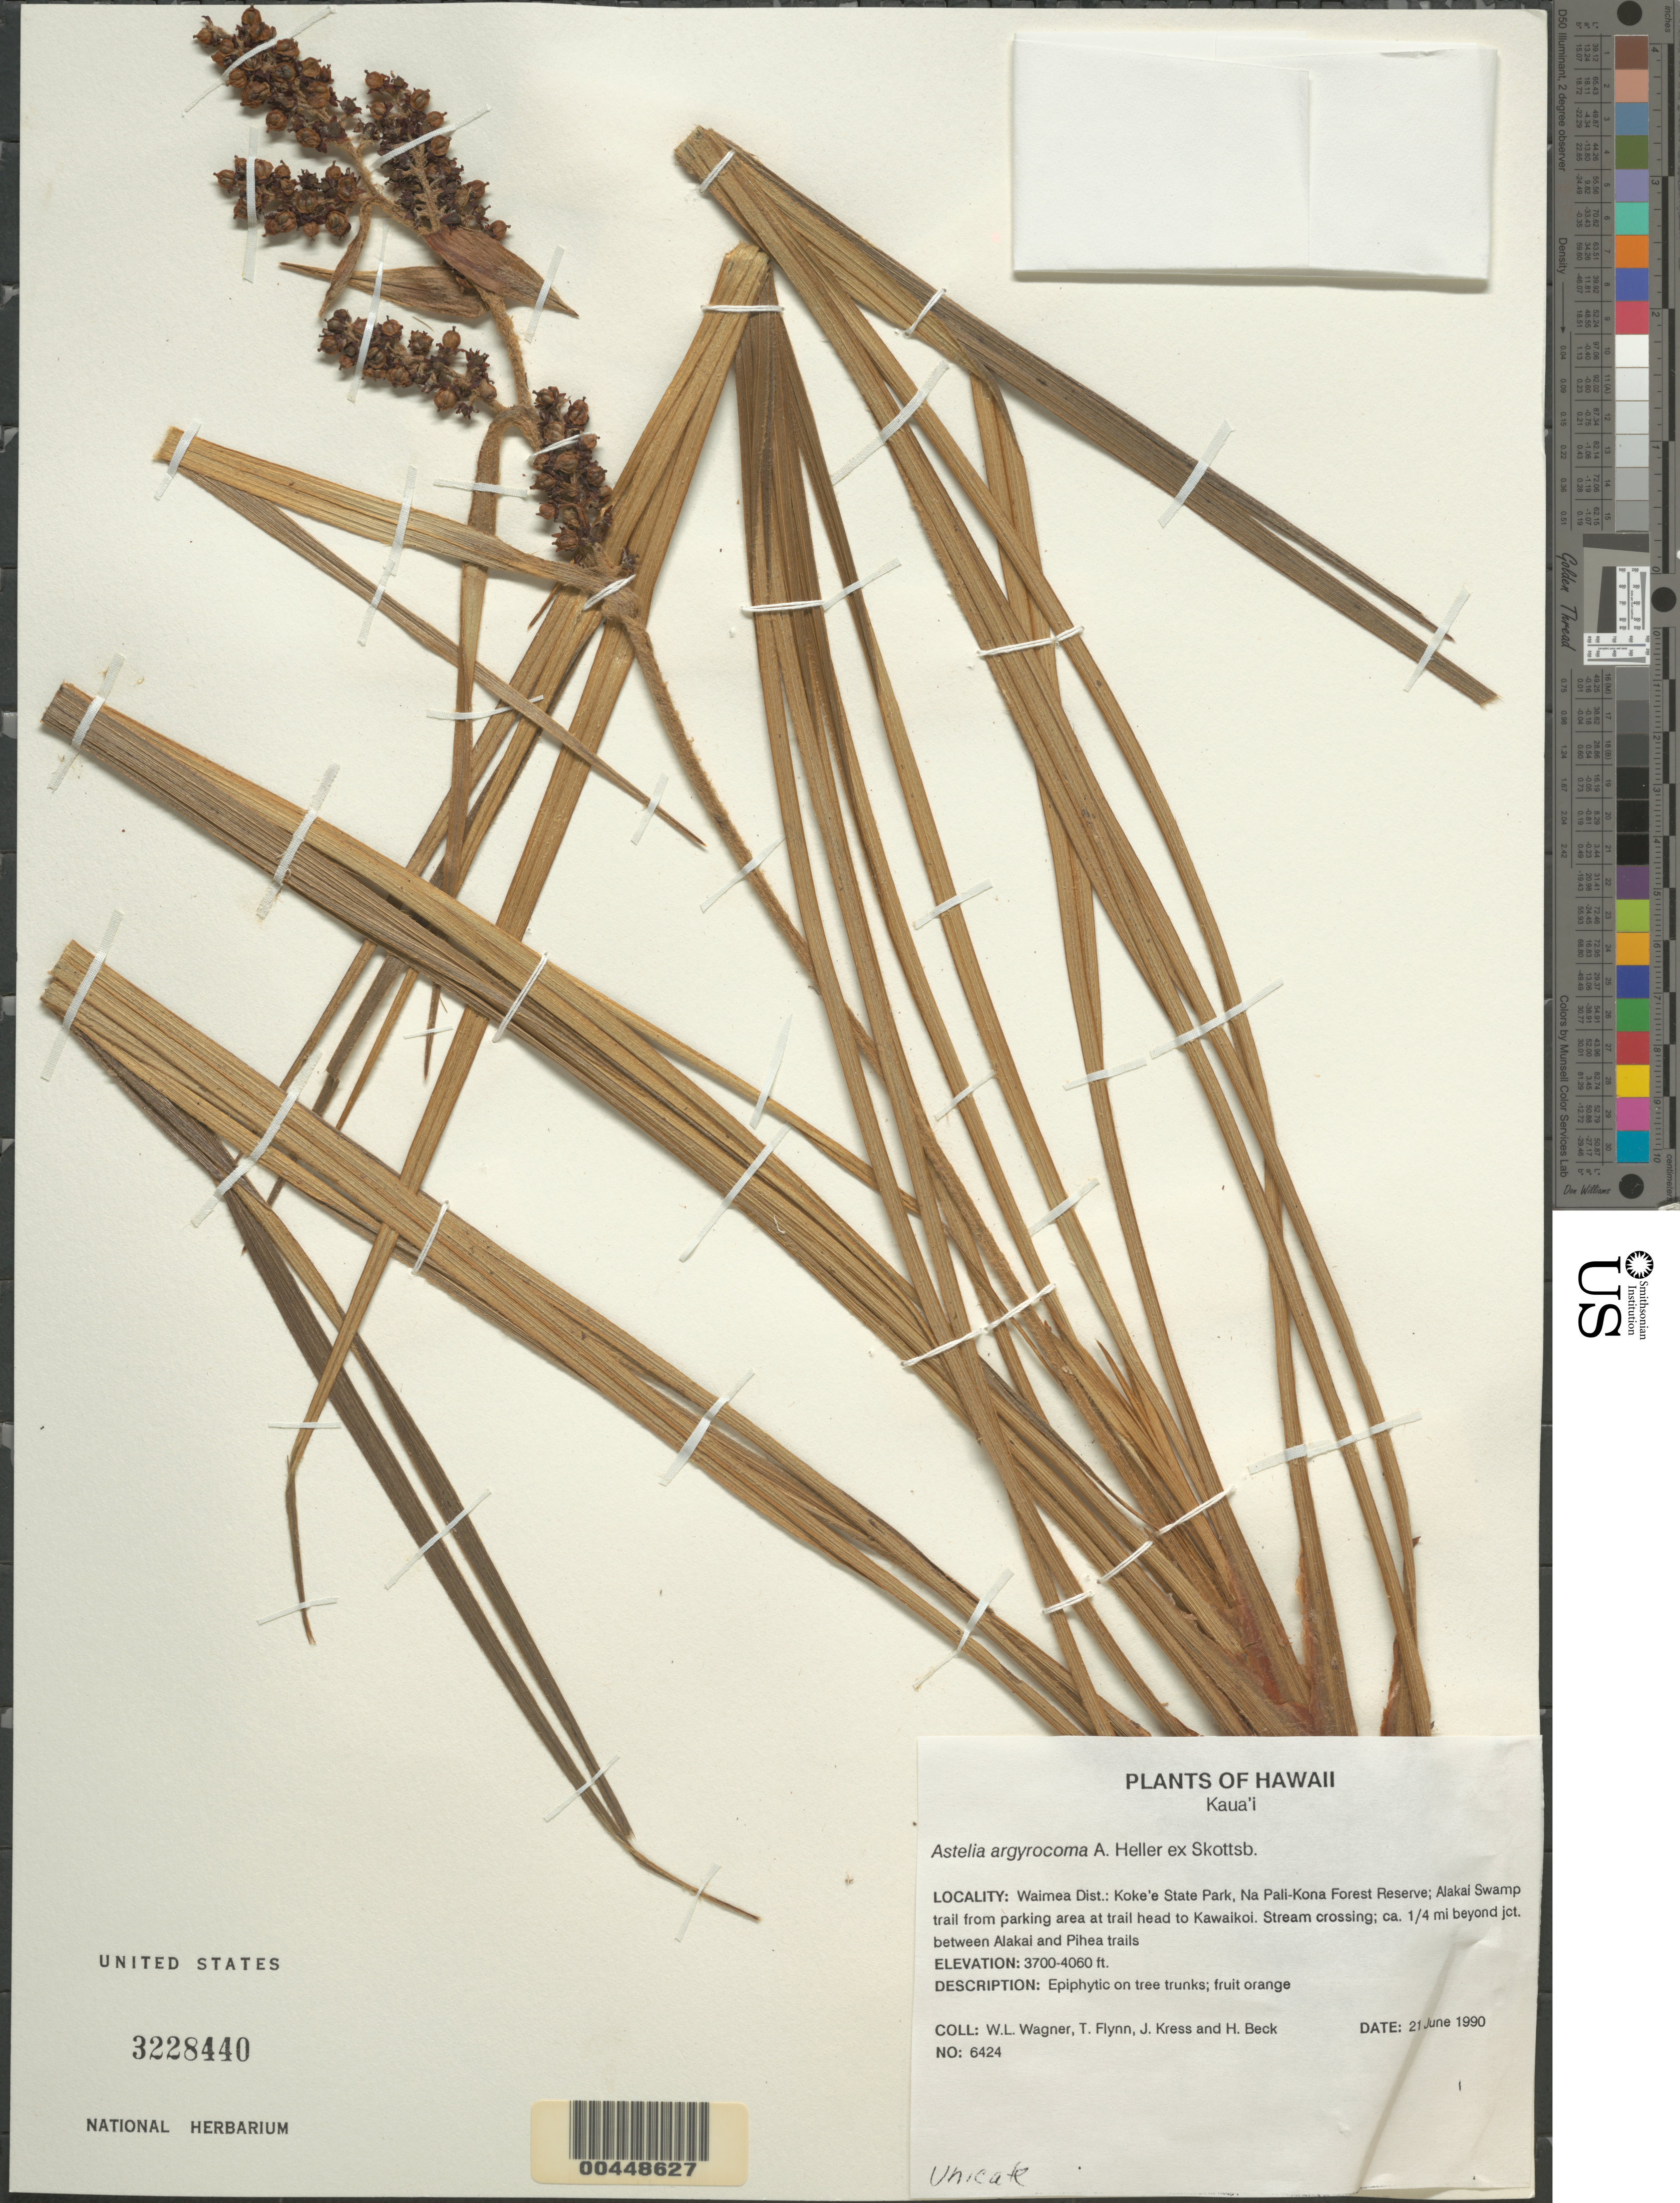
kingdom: Plantae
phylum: Tracheophyta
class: Liliopsida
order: Asparagales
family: Asteliaceae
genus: Astelia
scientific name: Astelia argyrocoma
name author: A. Heller ex Skottsb.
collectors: W. L. Wagner, T. W. Flynn, W. J. Kress & H. Beck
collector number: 6424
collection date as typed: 21 Jun 1990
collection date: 1990-06-21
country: United States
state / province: Hawaii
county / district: Kauai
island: Kaua'i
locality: Waimea Dist, Kokee State Park, Na Pali Kona For Res, Alakai SWamp Tr to Kawaikoi, 1/4 mi beyon jct. with Alakai and Pihea Trails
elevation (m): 1128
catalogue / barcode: US 3228440